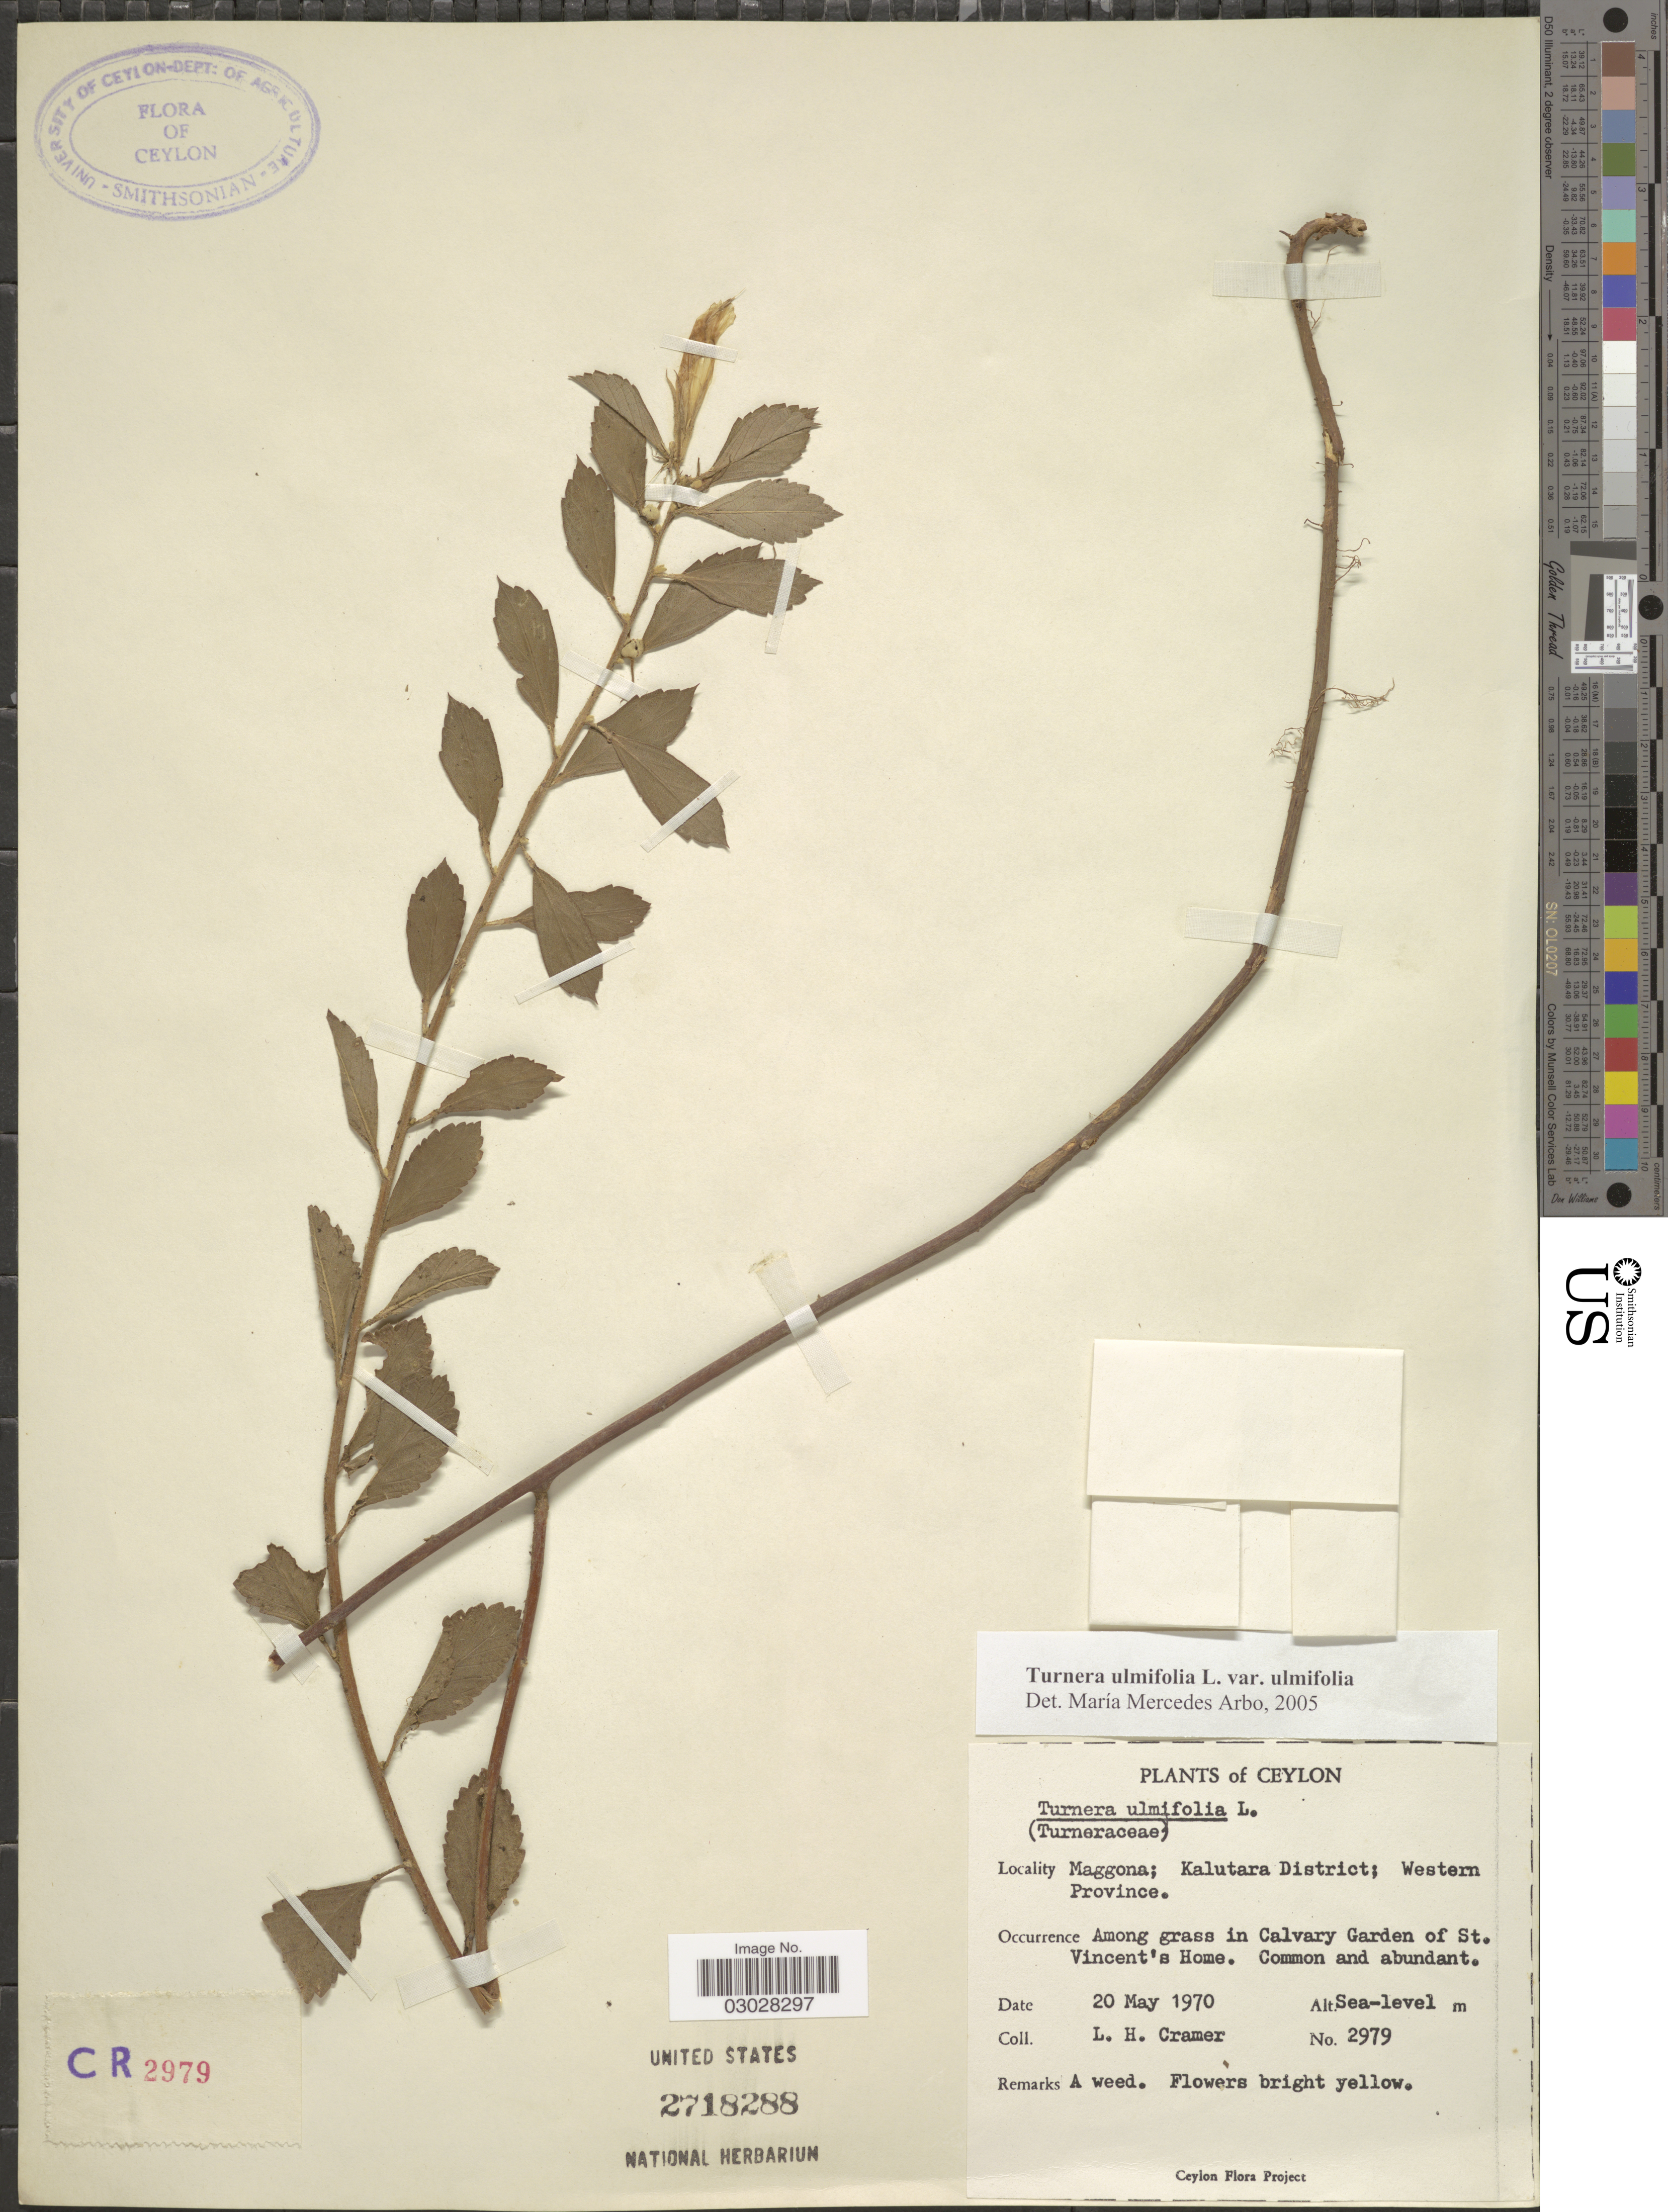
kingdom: Plantae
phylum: Tracheophyta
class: Magnoliopsida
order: Malpighiales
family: Turneraceae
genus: Turnera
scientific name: Turnera ulmifolia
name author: L.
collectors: L. H. Cramer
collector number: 2979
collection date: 1970-05-20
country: Sri Lanka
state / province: Western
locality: Ceylon. Maggona; Kalutara District; Western Province. Among grass in Calvary Garden of St. Vincent's Home.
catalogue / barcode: US 2718288